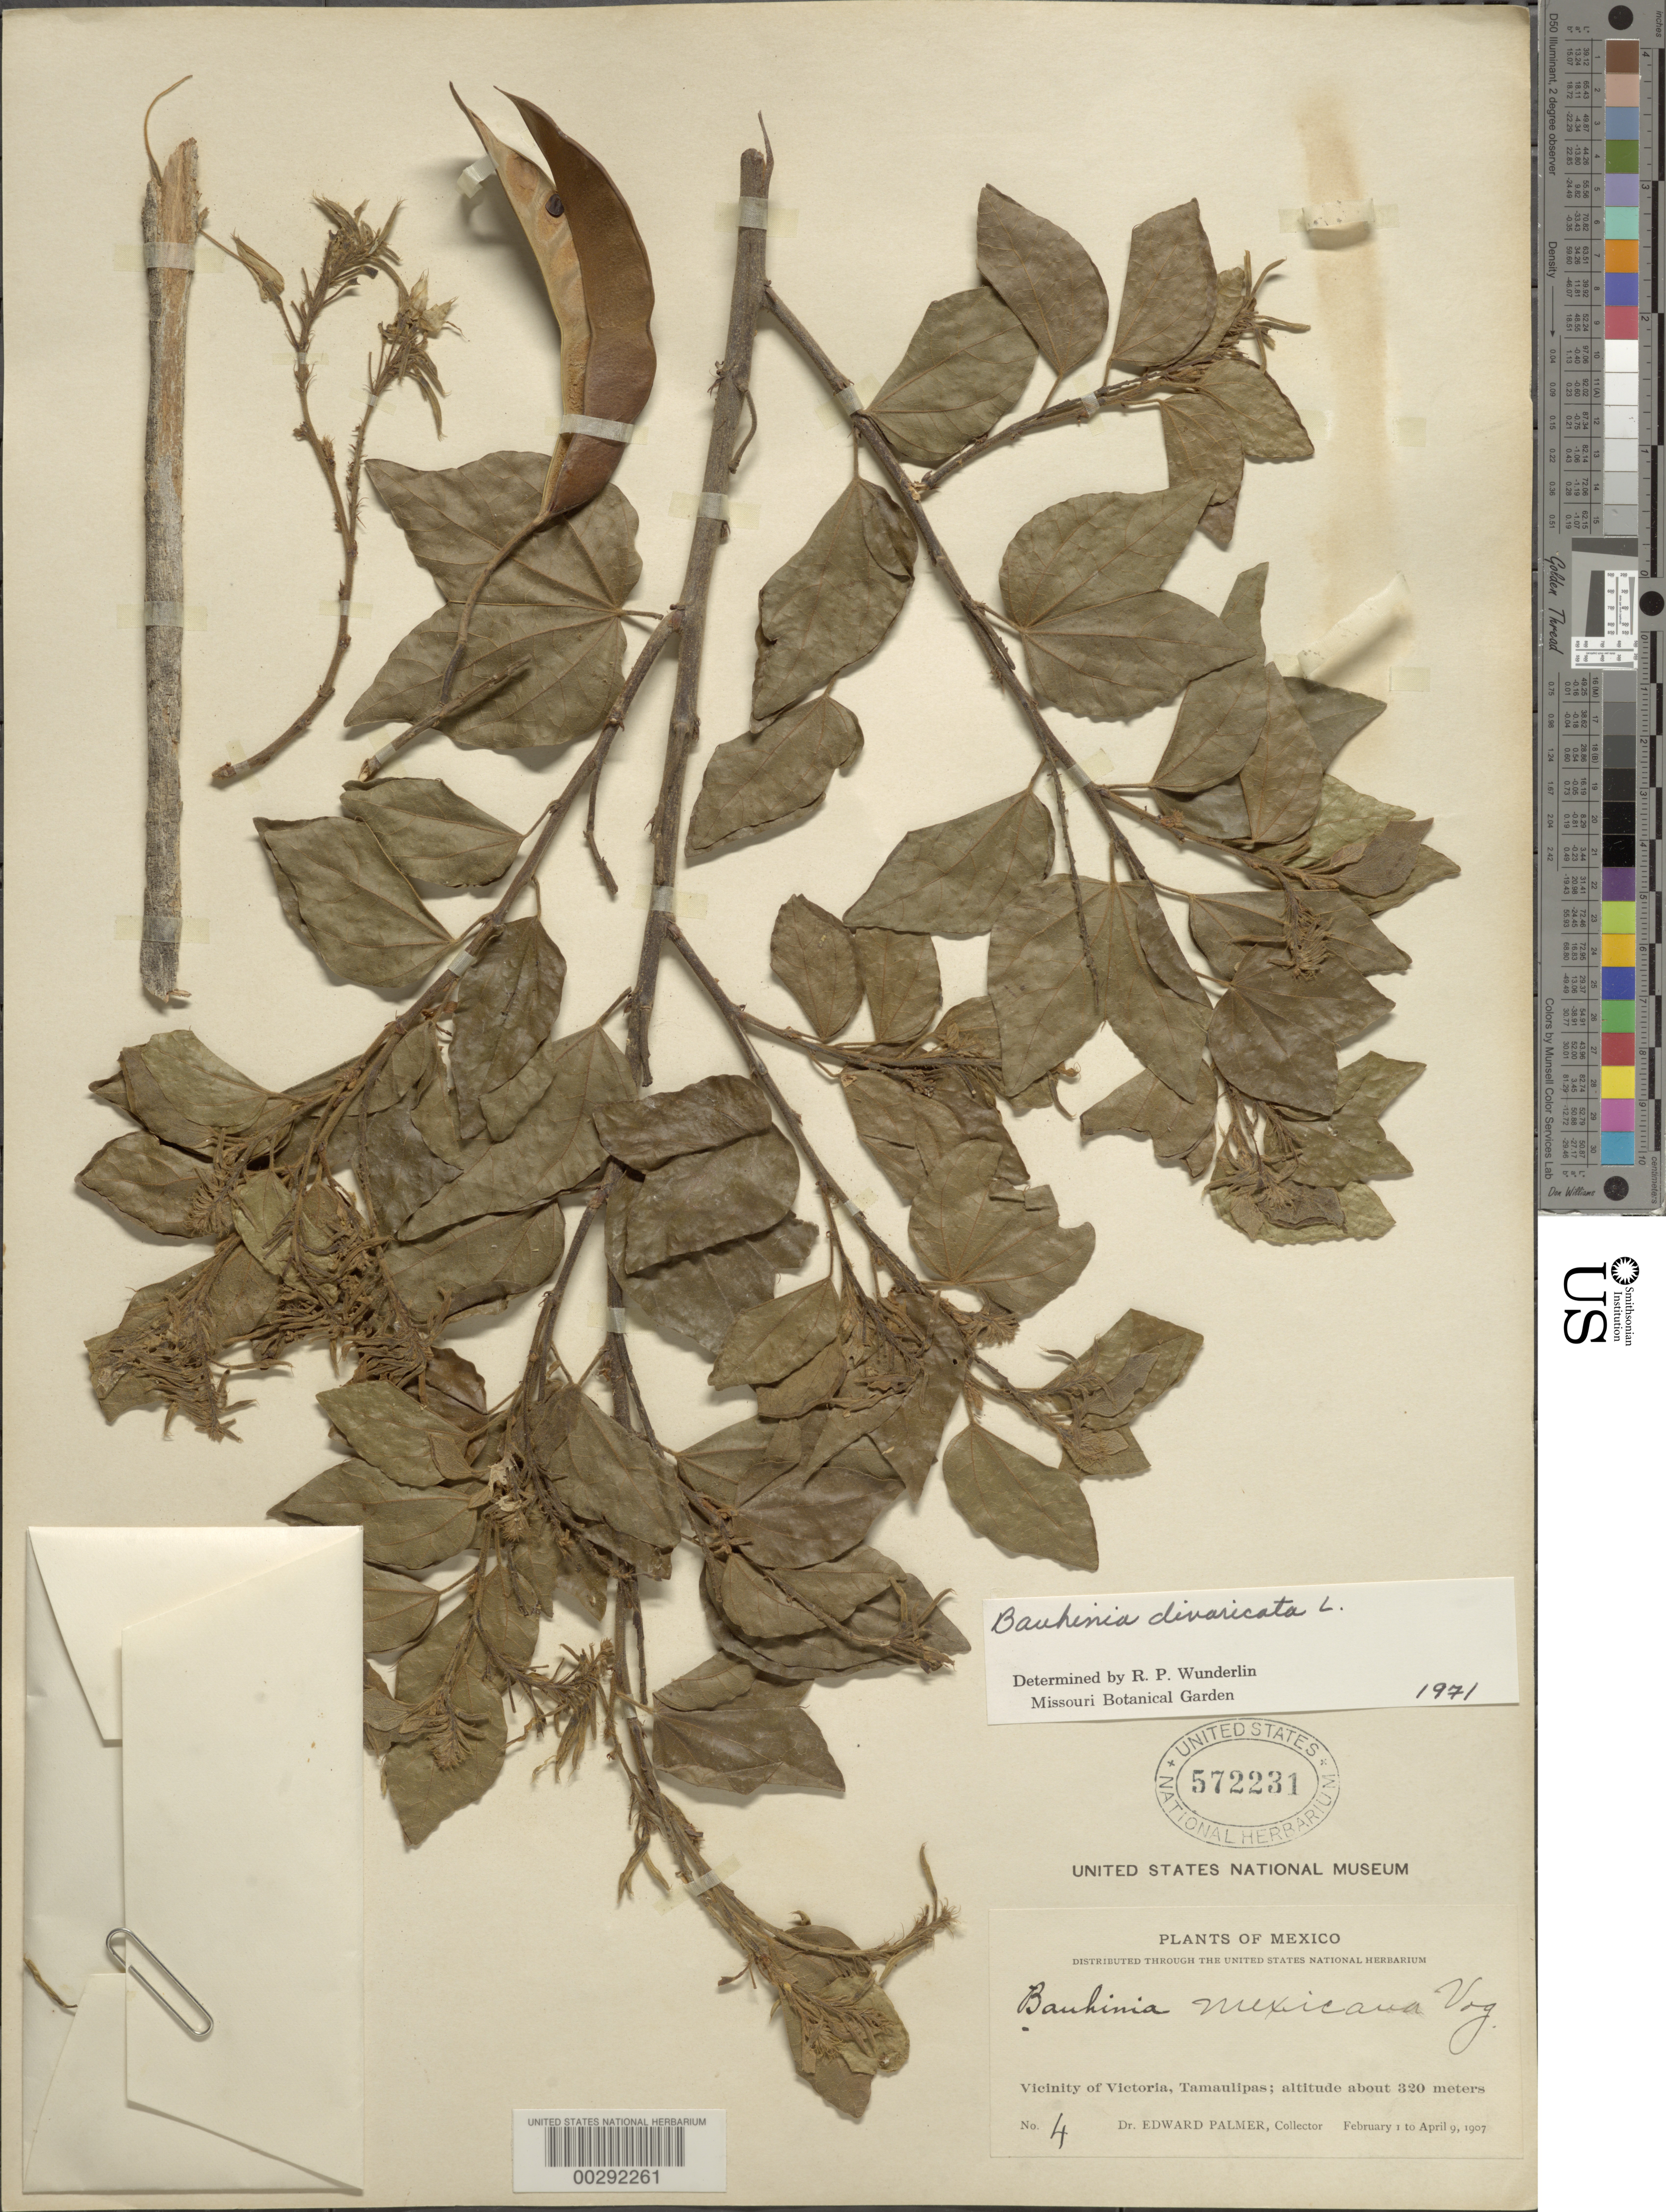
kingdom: Plantae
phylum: Tracheophyta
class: Magnoliopsida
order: Fabales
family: Fabaceae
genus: Bauhinia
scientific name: Bauhinia divaricata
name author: L.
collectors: E. Palmer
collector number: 4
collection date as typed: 01 Feb 1907 to 09 Apr 1907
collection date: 1907-02-01/1907-04-09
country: Mexico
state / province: Tamaulipas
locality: Vicinity of Victoria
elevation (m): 320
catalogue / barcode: US 572231